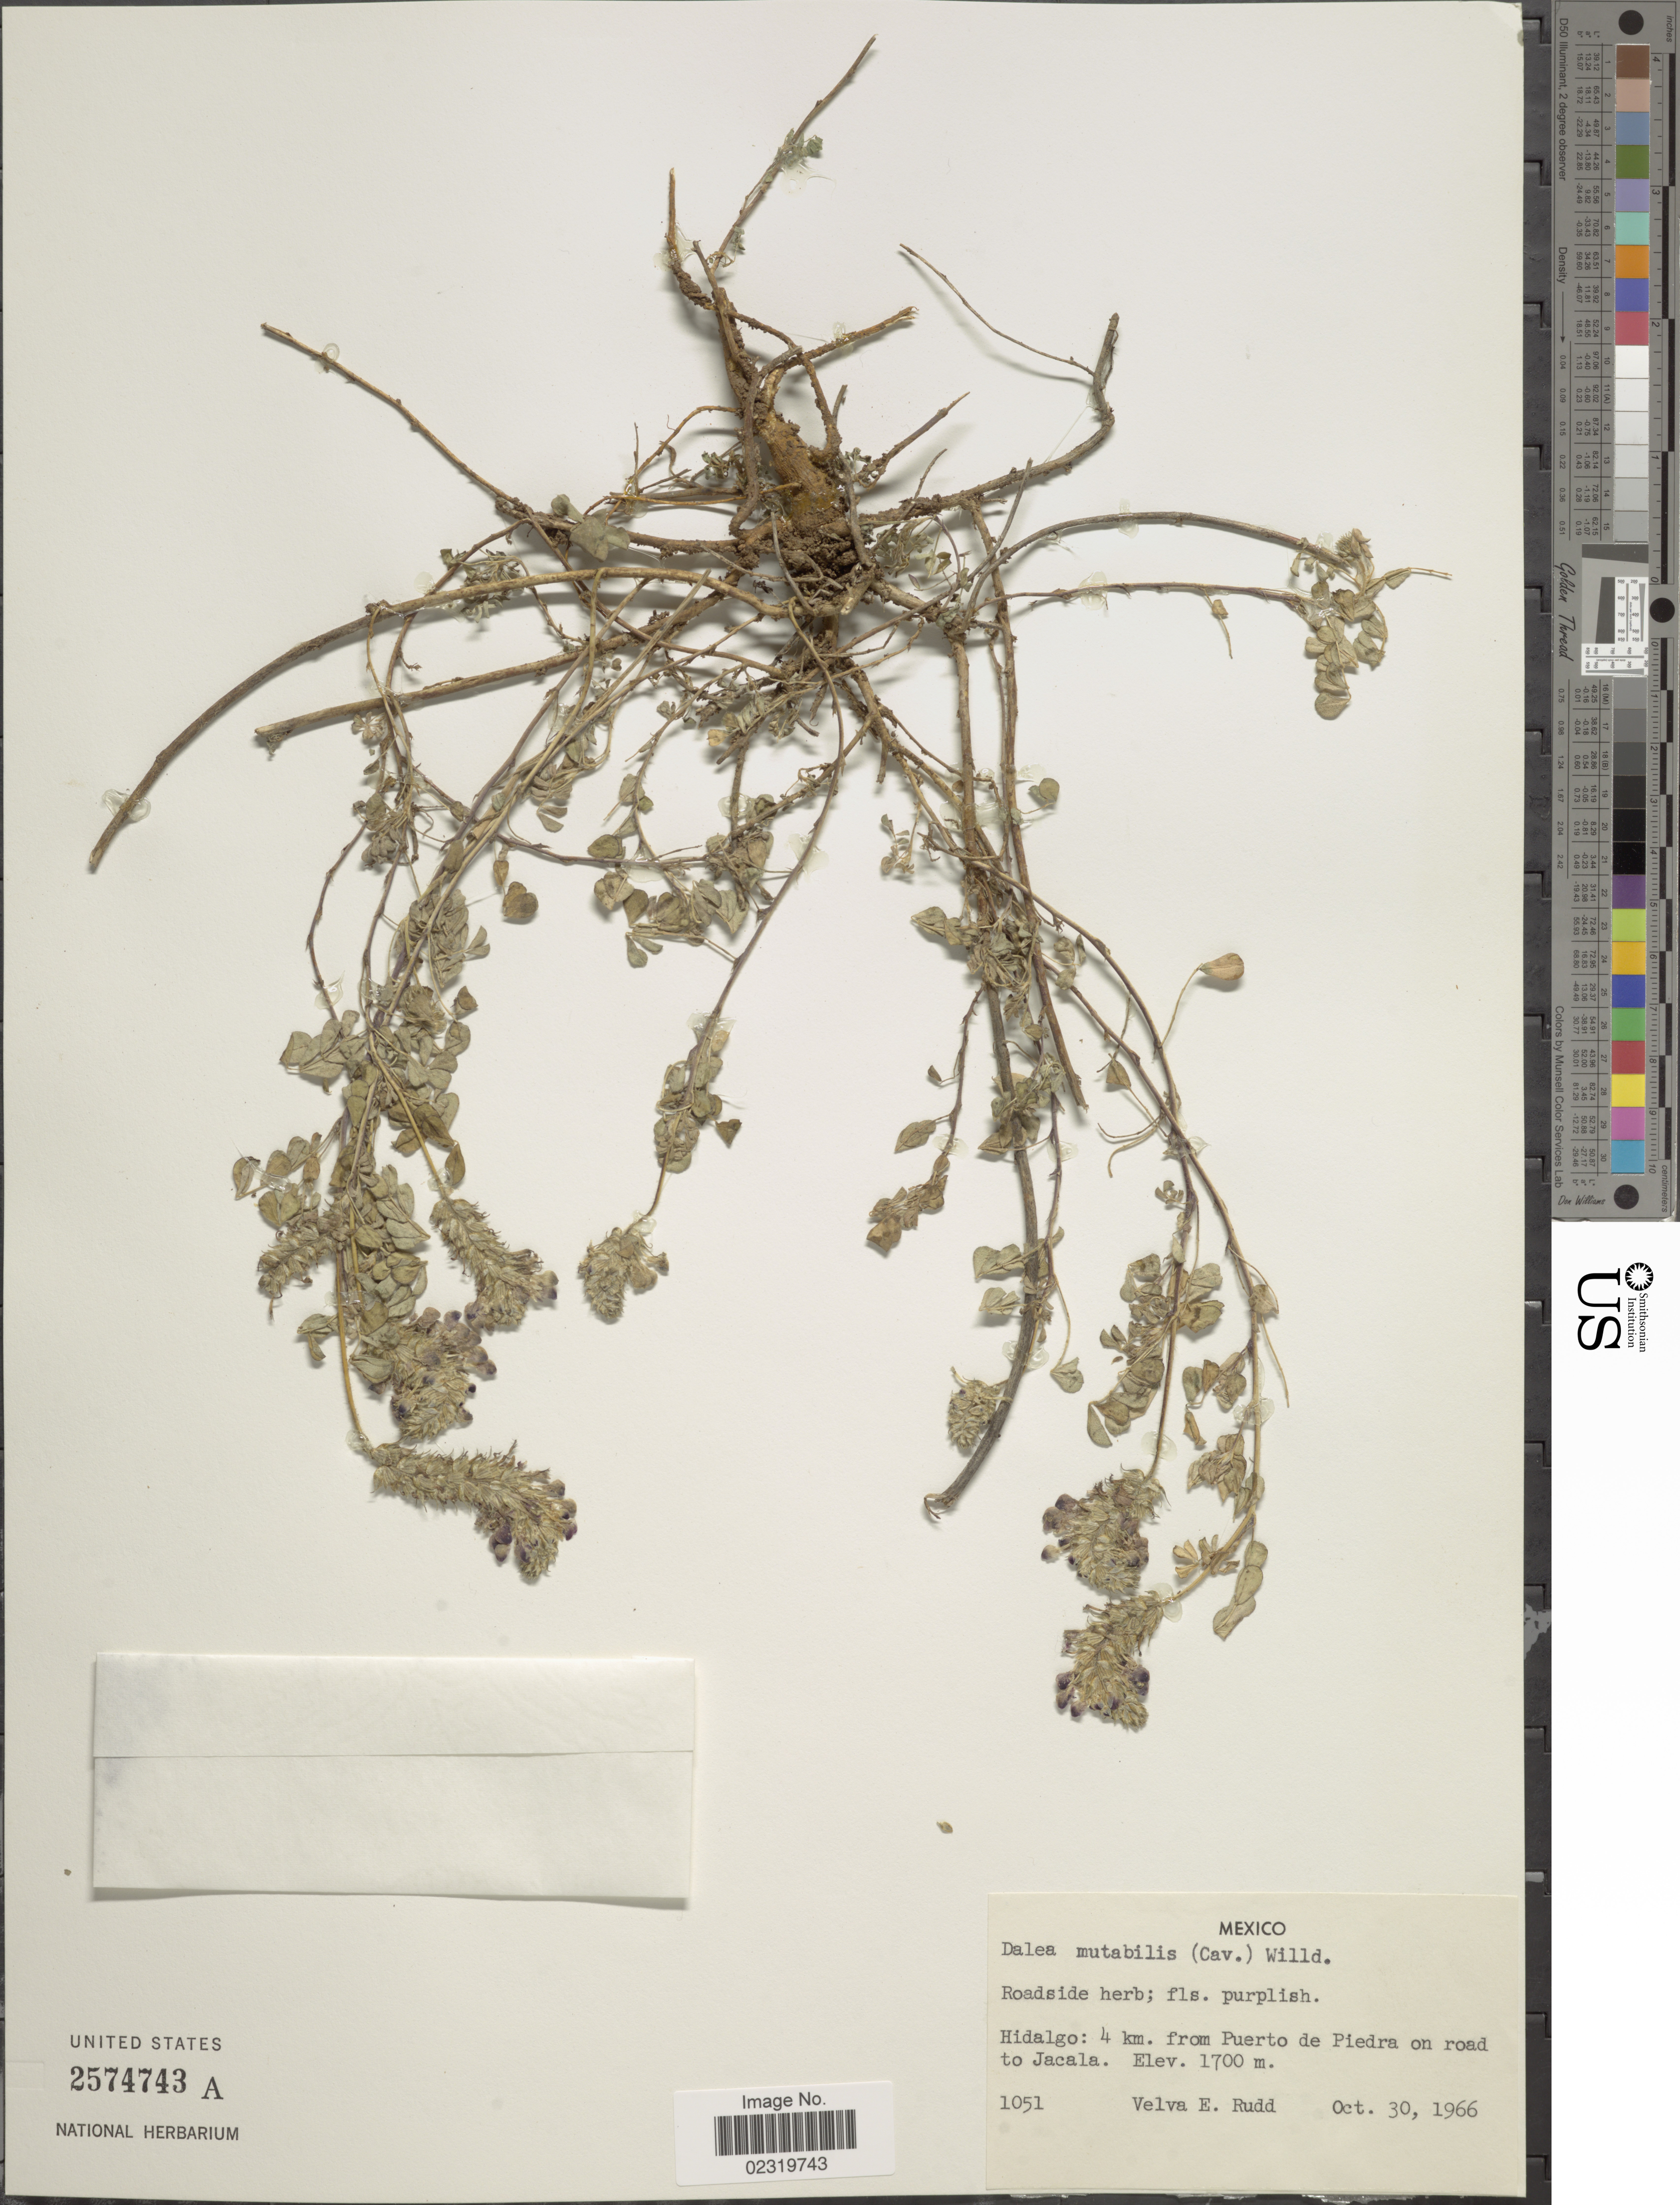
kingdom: Plantae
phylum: Tracheophyta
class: Magnoliopsida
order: Fabales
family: Fabaceae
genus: Dalea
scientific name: Dalea obovatifolia var. obovatifolia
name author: Ortega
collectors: V. E. Rudd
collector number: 1051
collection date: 1966-10-30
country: Mexico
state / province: Hidalgo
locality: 4 km from Puerto de Piedra on road to Jacala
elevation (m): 1700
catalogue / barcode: US 2574743A